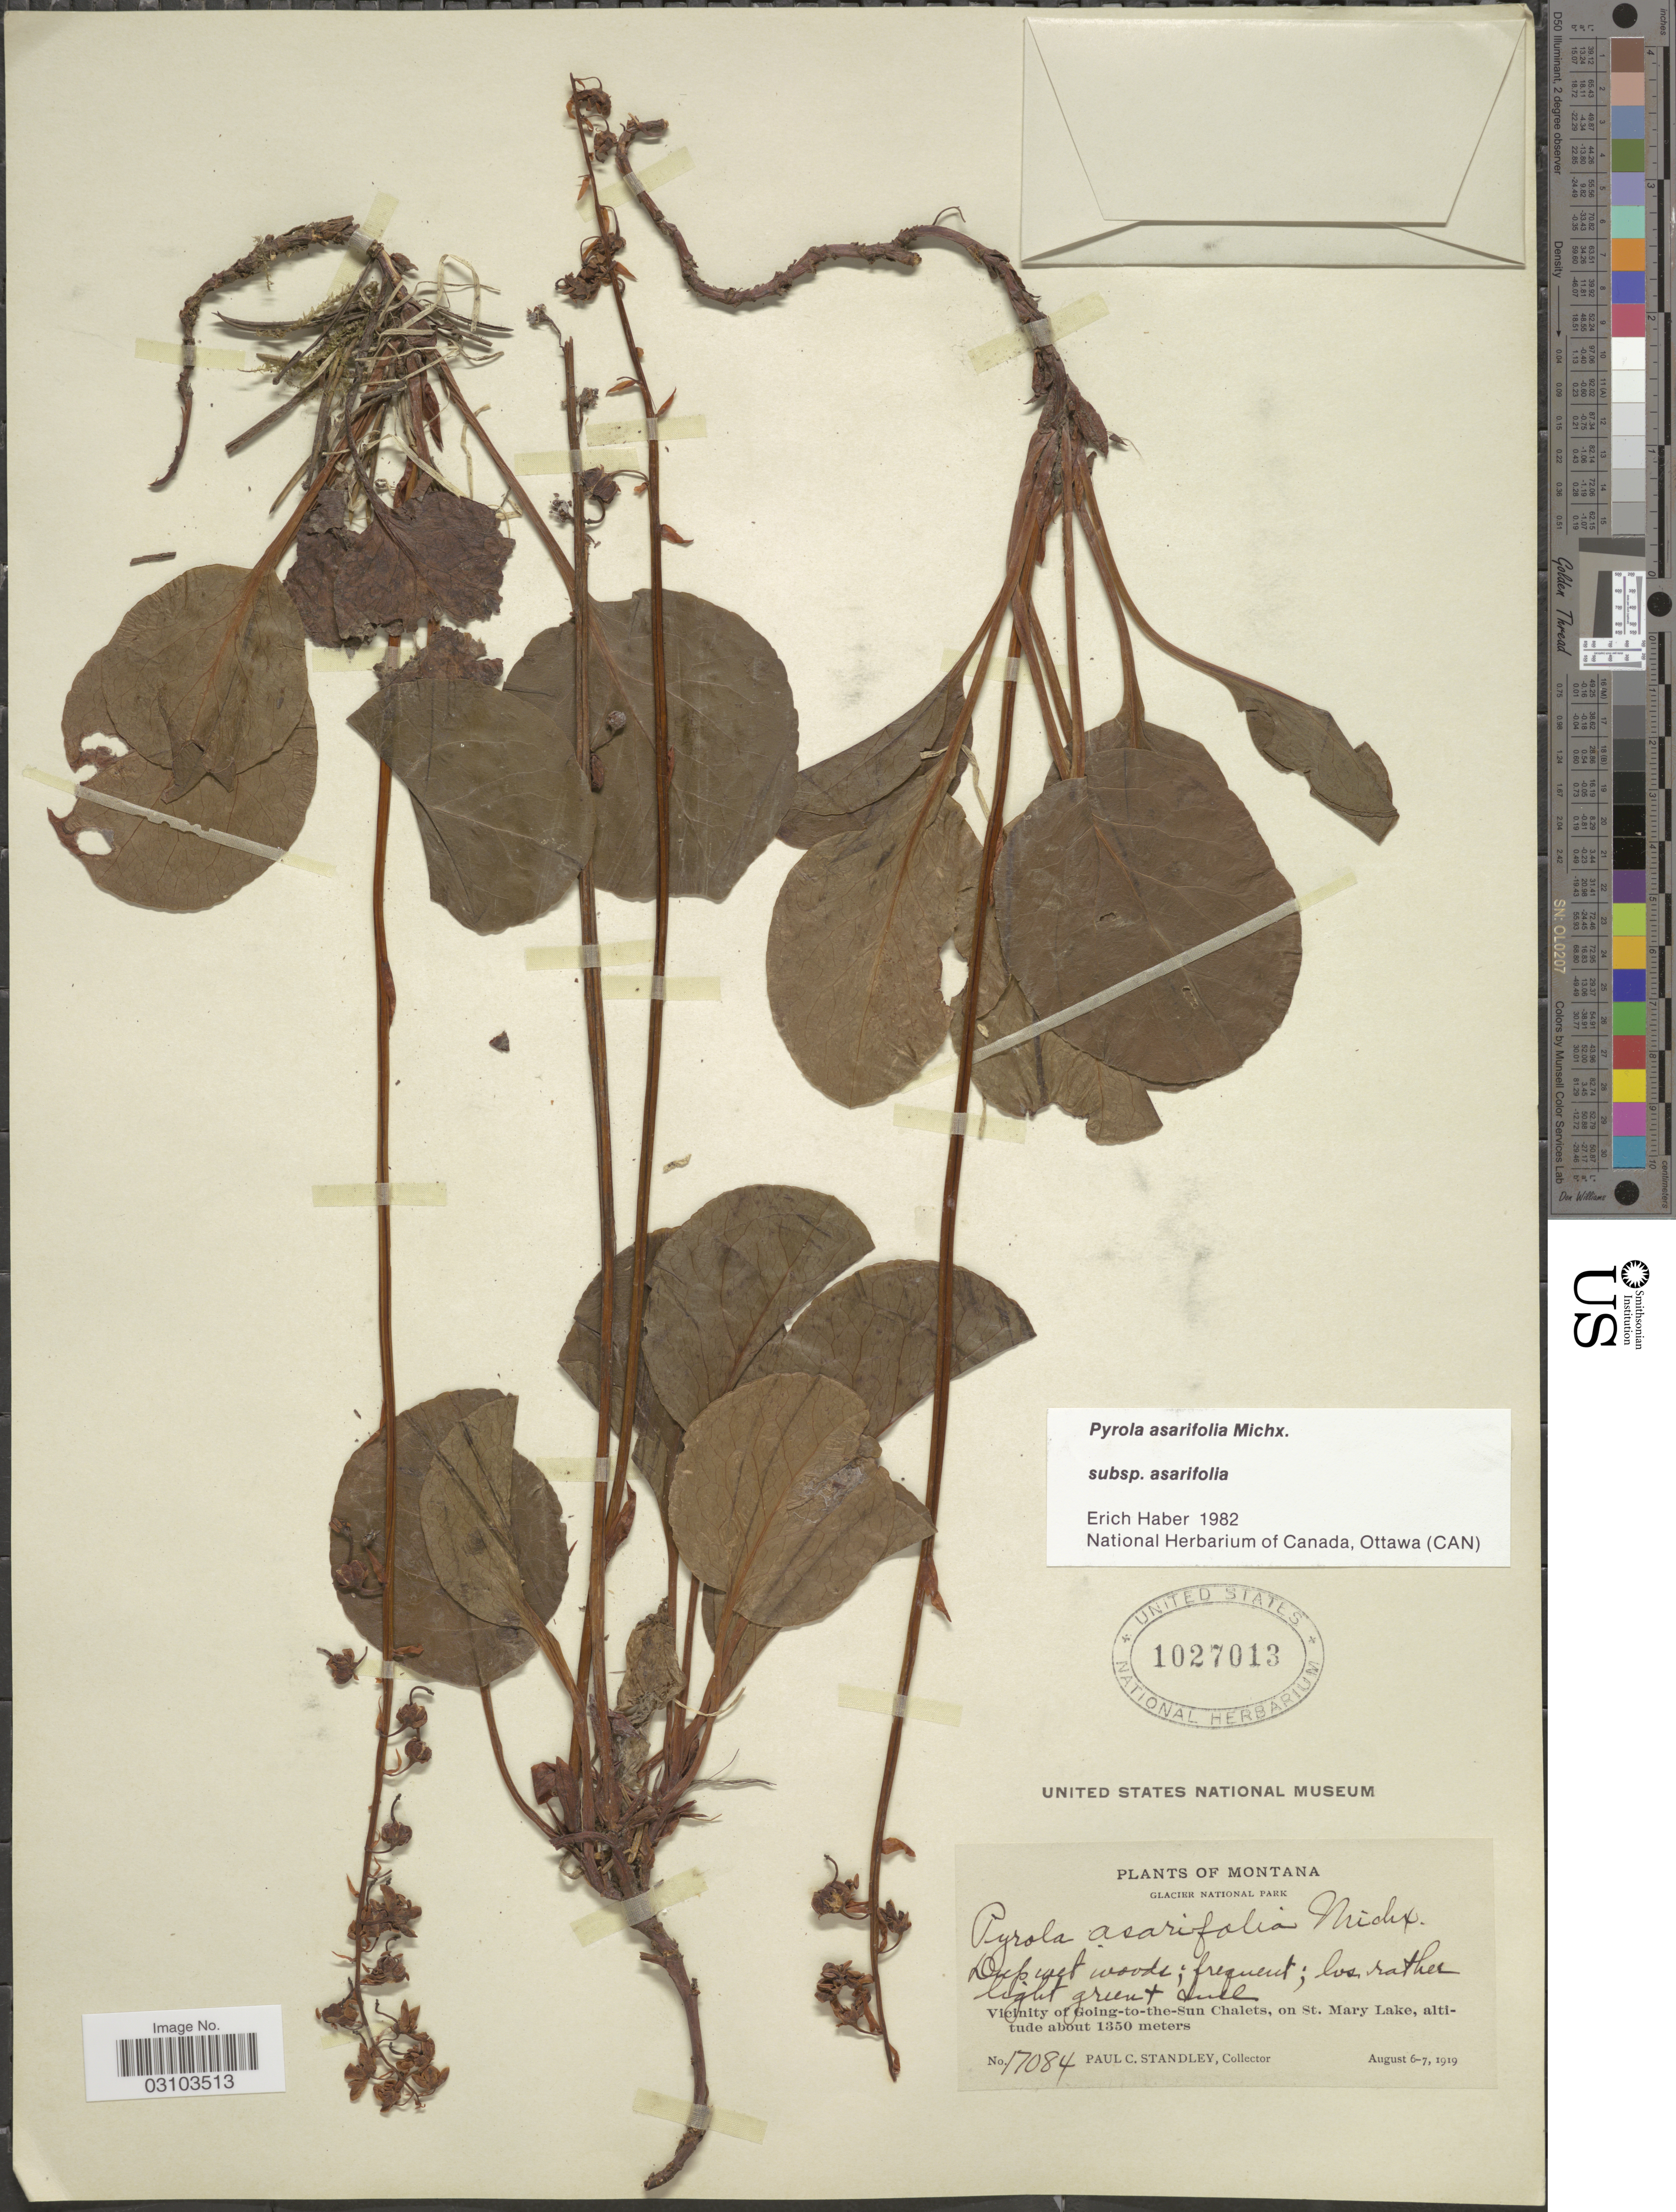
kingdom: Plantae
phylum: Tracheophyta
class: Magnoliopsida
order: Ericales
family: Ericaceae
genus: Pyrola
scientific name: Pyrola asarifolia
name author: Michx.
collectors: P. C. Standley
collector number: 17084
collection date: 1919-08-06/1919-08-07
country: United States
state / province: Montana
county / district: Glacier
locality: Glacier National Park, Vicinity of Going-to-the-Sun Chalets, on St. Mary Lake.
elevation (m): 1350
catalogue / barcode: US 1027013